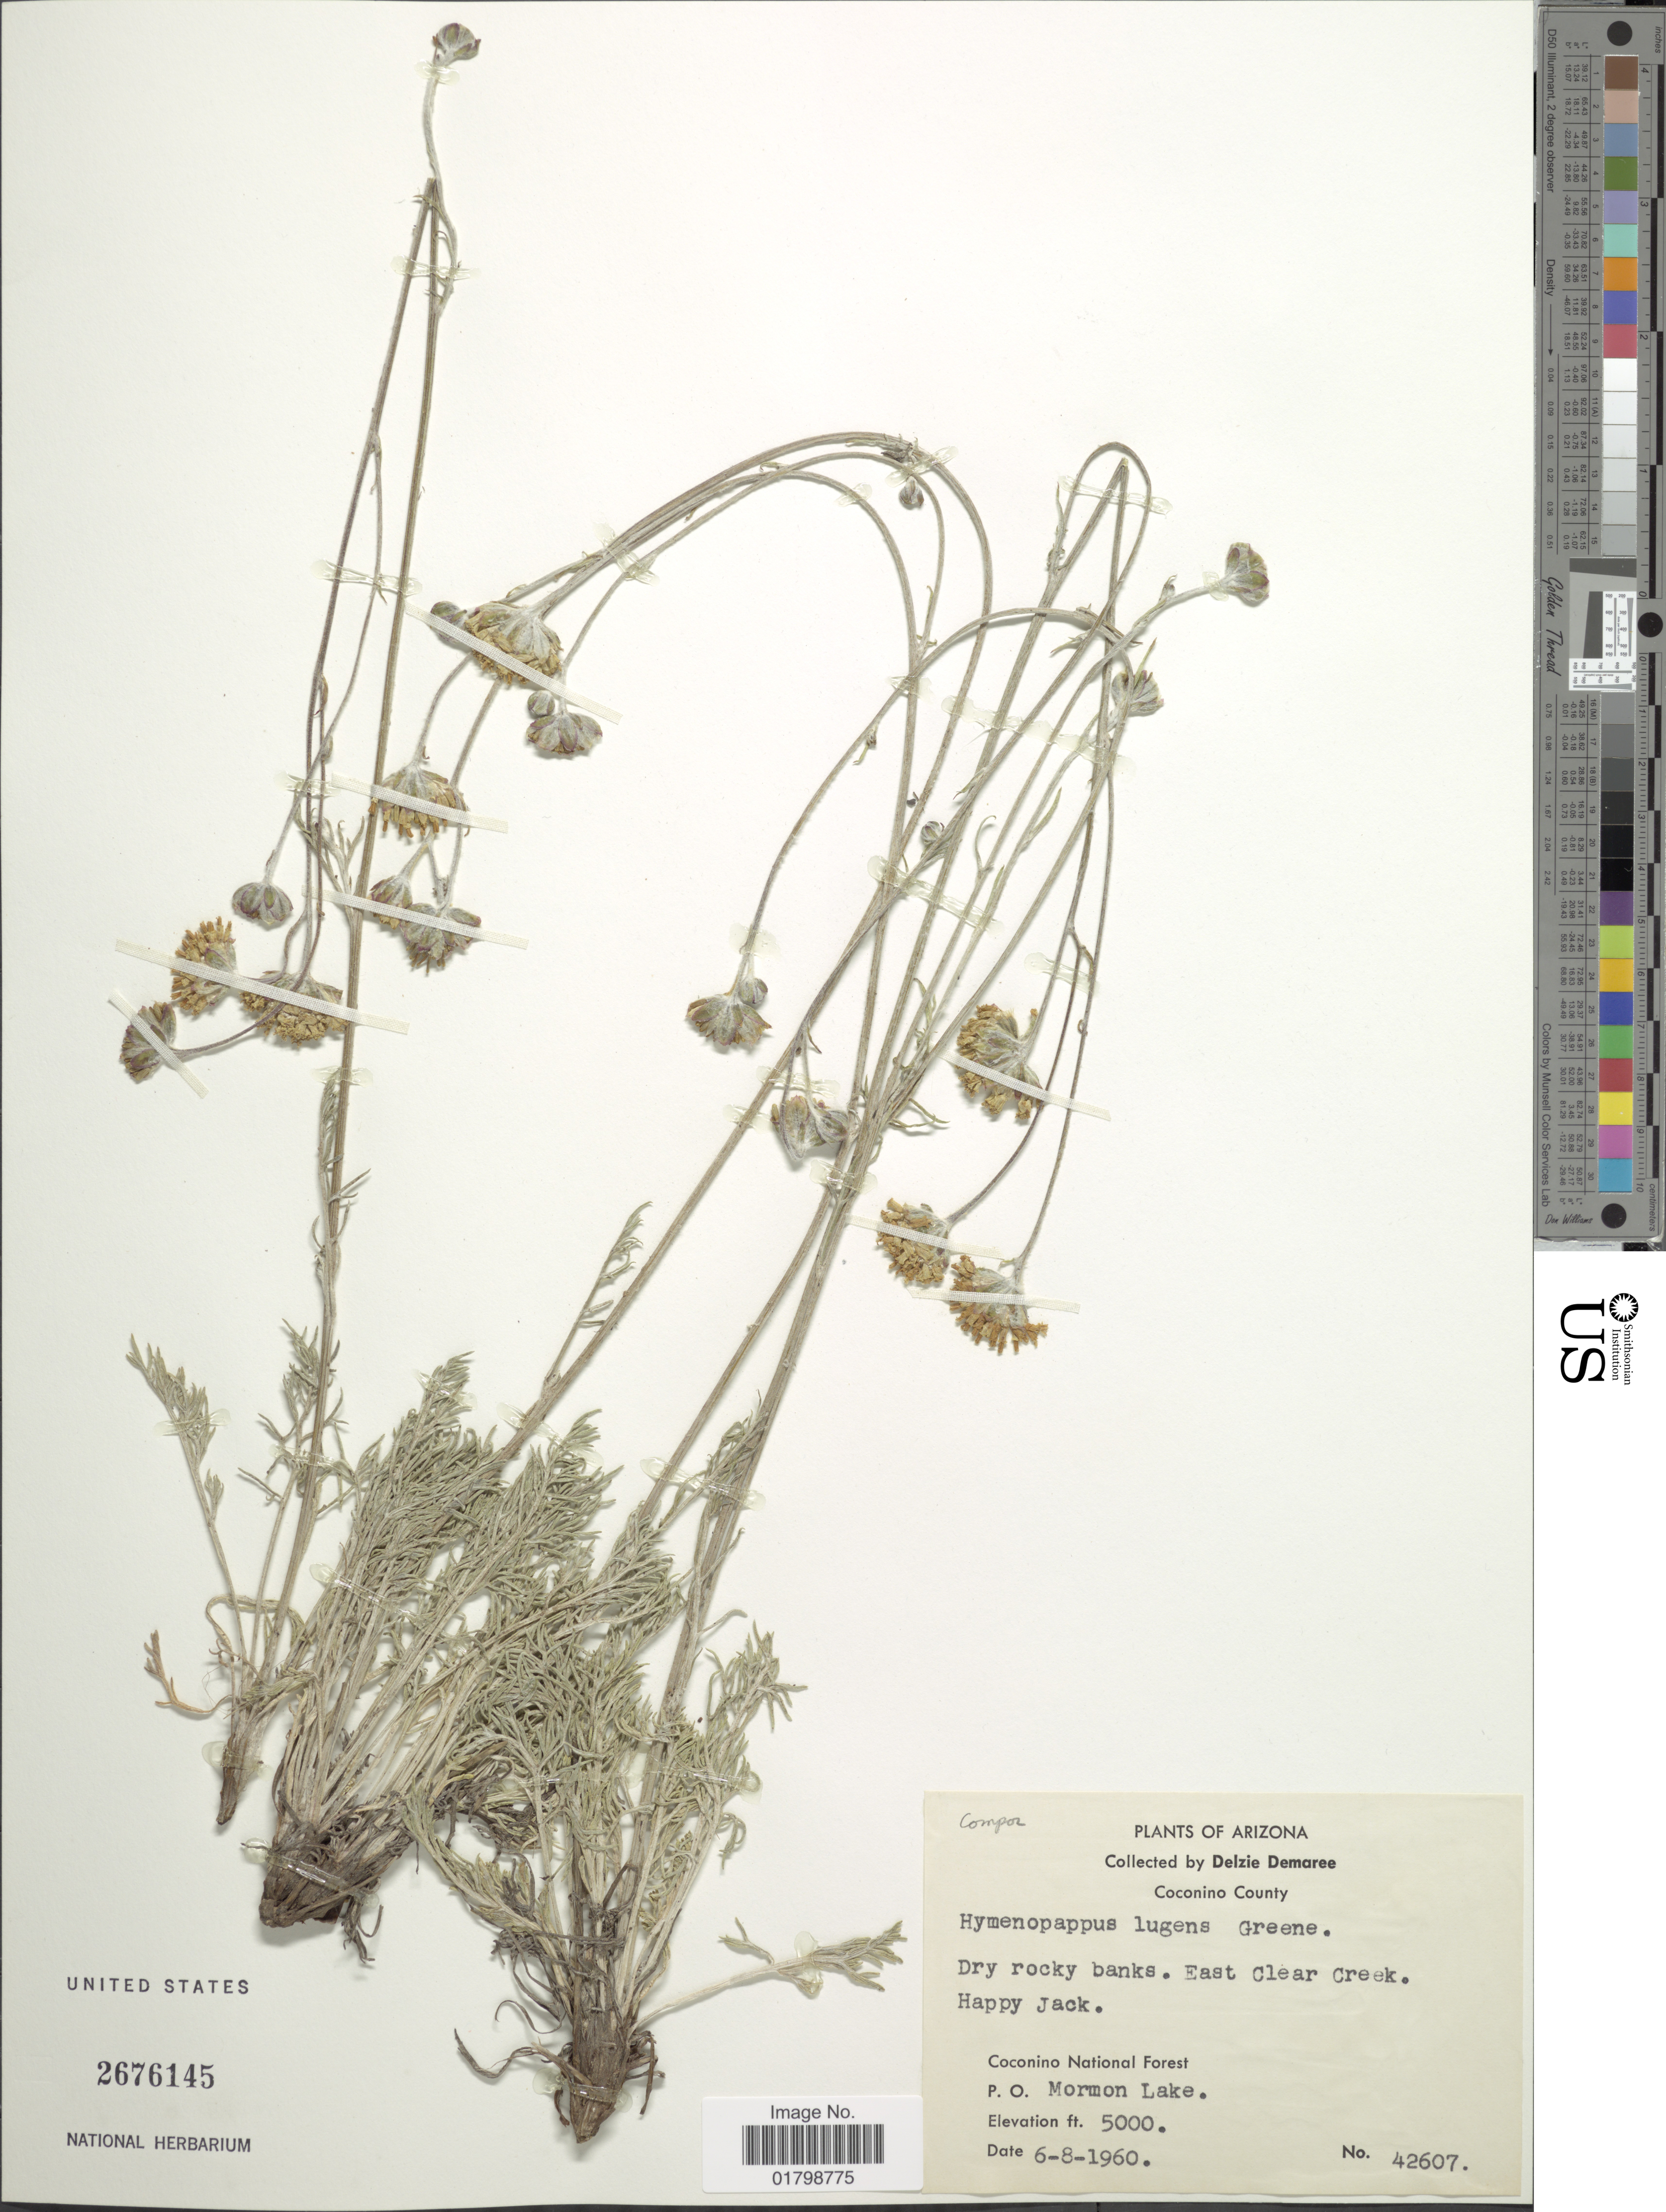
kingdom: Plantae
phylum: Tracheophyta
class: Magnoliopsida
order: Asterales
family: Asteraceae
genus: Hymenopappus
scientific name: Hymenopappus filifolius var. lugens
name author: (Greene) Jeps.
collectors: D. Demaree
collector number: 42607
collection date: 1960-06-08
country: United States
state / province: Arizona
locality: Coconino County, East Clear Creek, Happy Jack, Coconino National Forest, P.O. Mormon Lake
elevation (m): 1524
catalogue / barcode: US 2676145